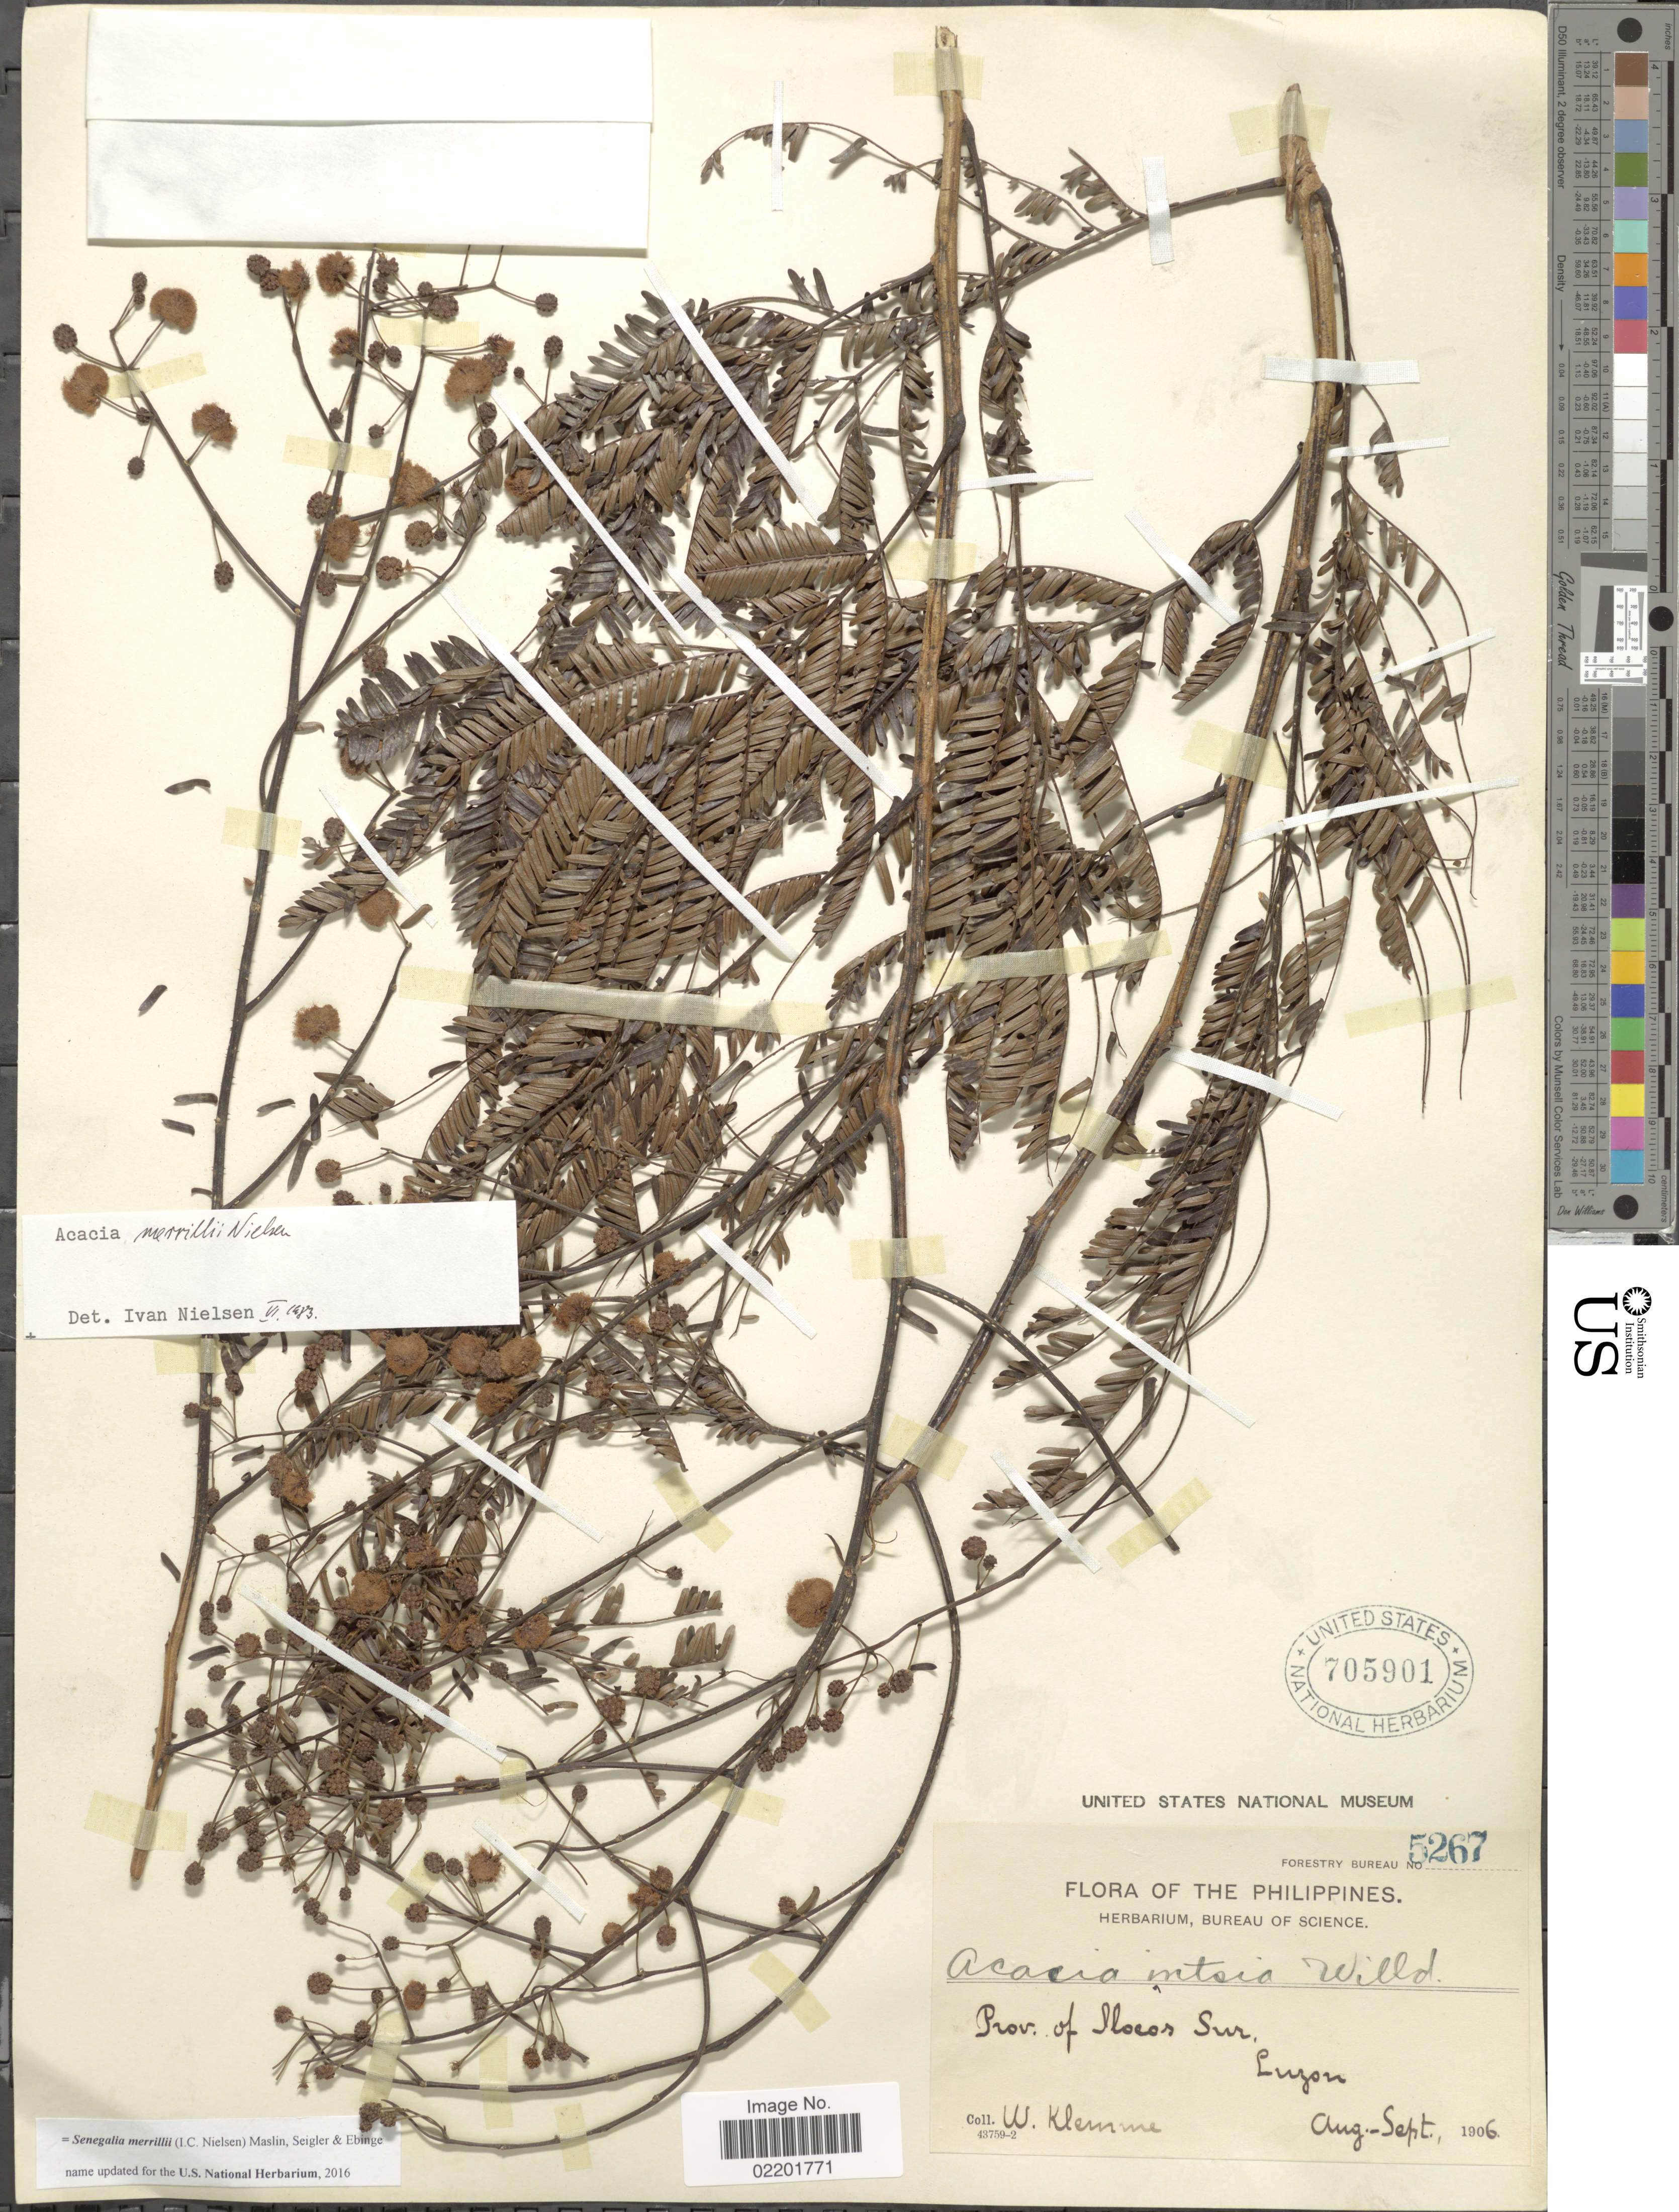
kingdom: Plantae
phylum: Tracheophyta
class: Magnoliopsida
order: Fabales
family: Fabaceae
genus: Senegalia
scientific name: Senegalia merrillii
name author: (I.C. Nielsen) Maslin et al.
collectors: W. Klemme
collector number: Forestry Bureau 5267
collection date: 1906-08/1906-09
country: Philippines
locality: Prov. of Ilocos Sur, Luzon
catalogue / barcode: US 705901